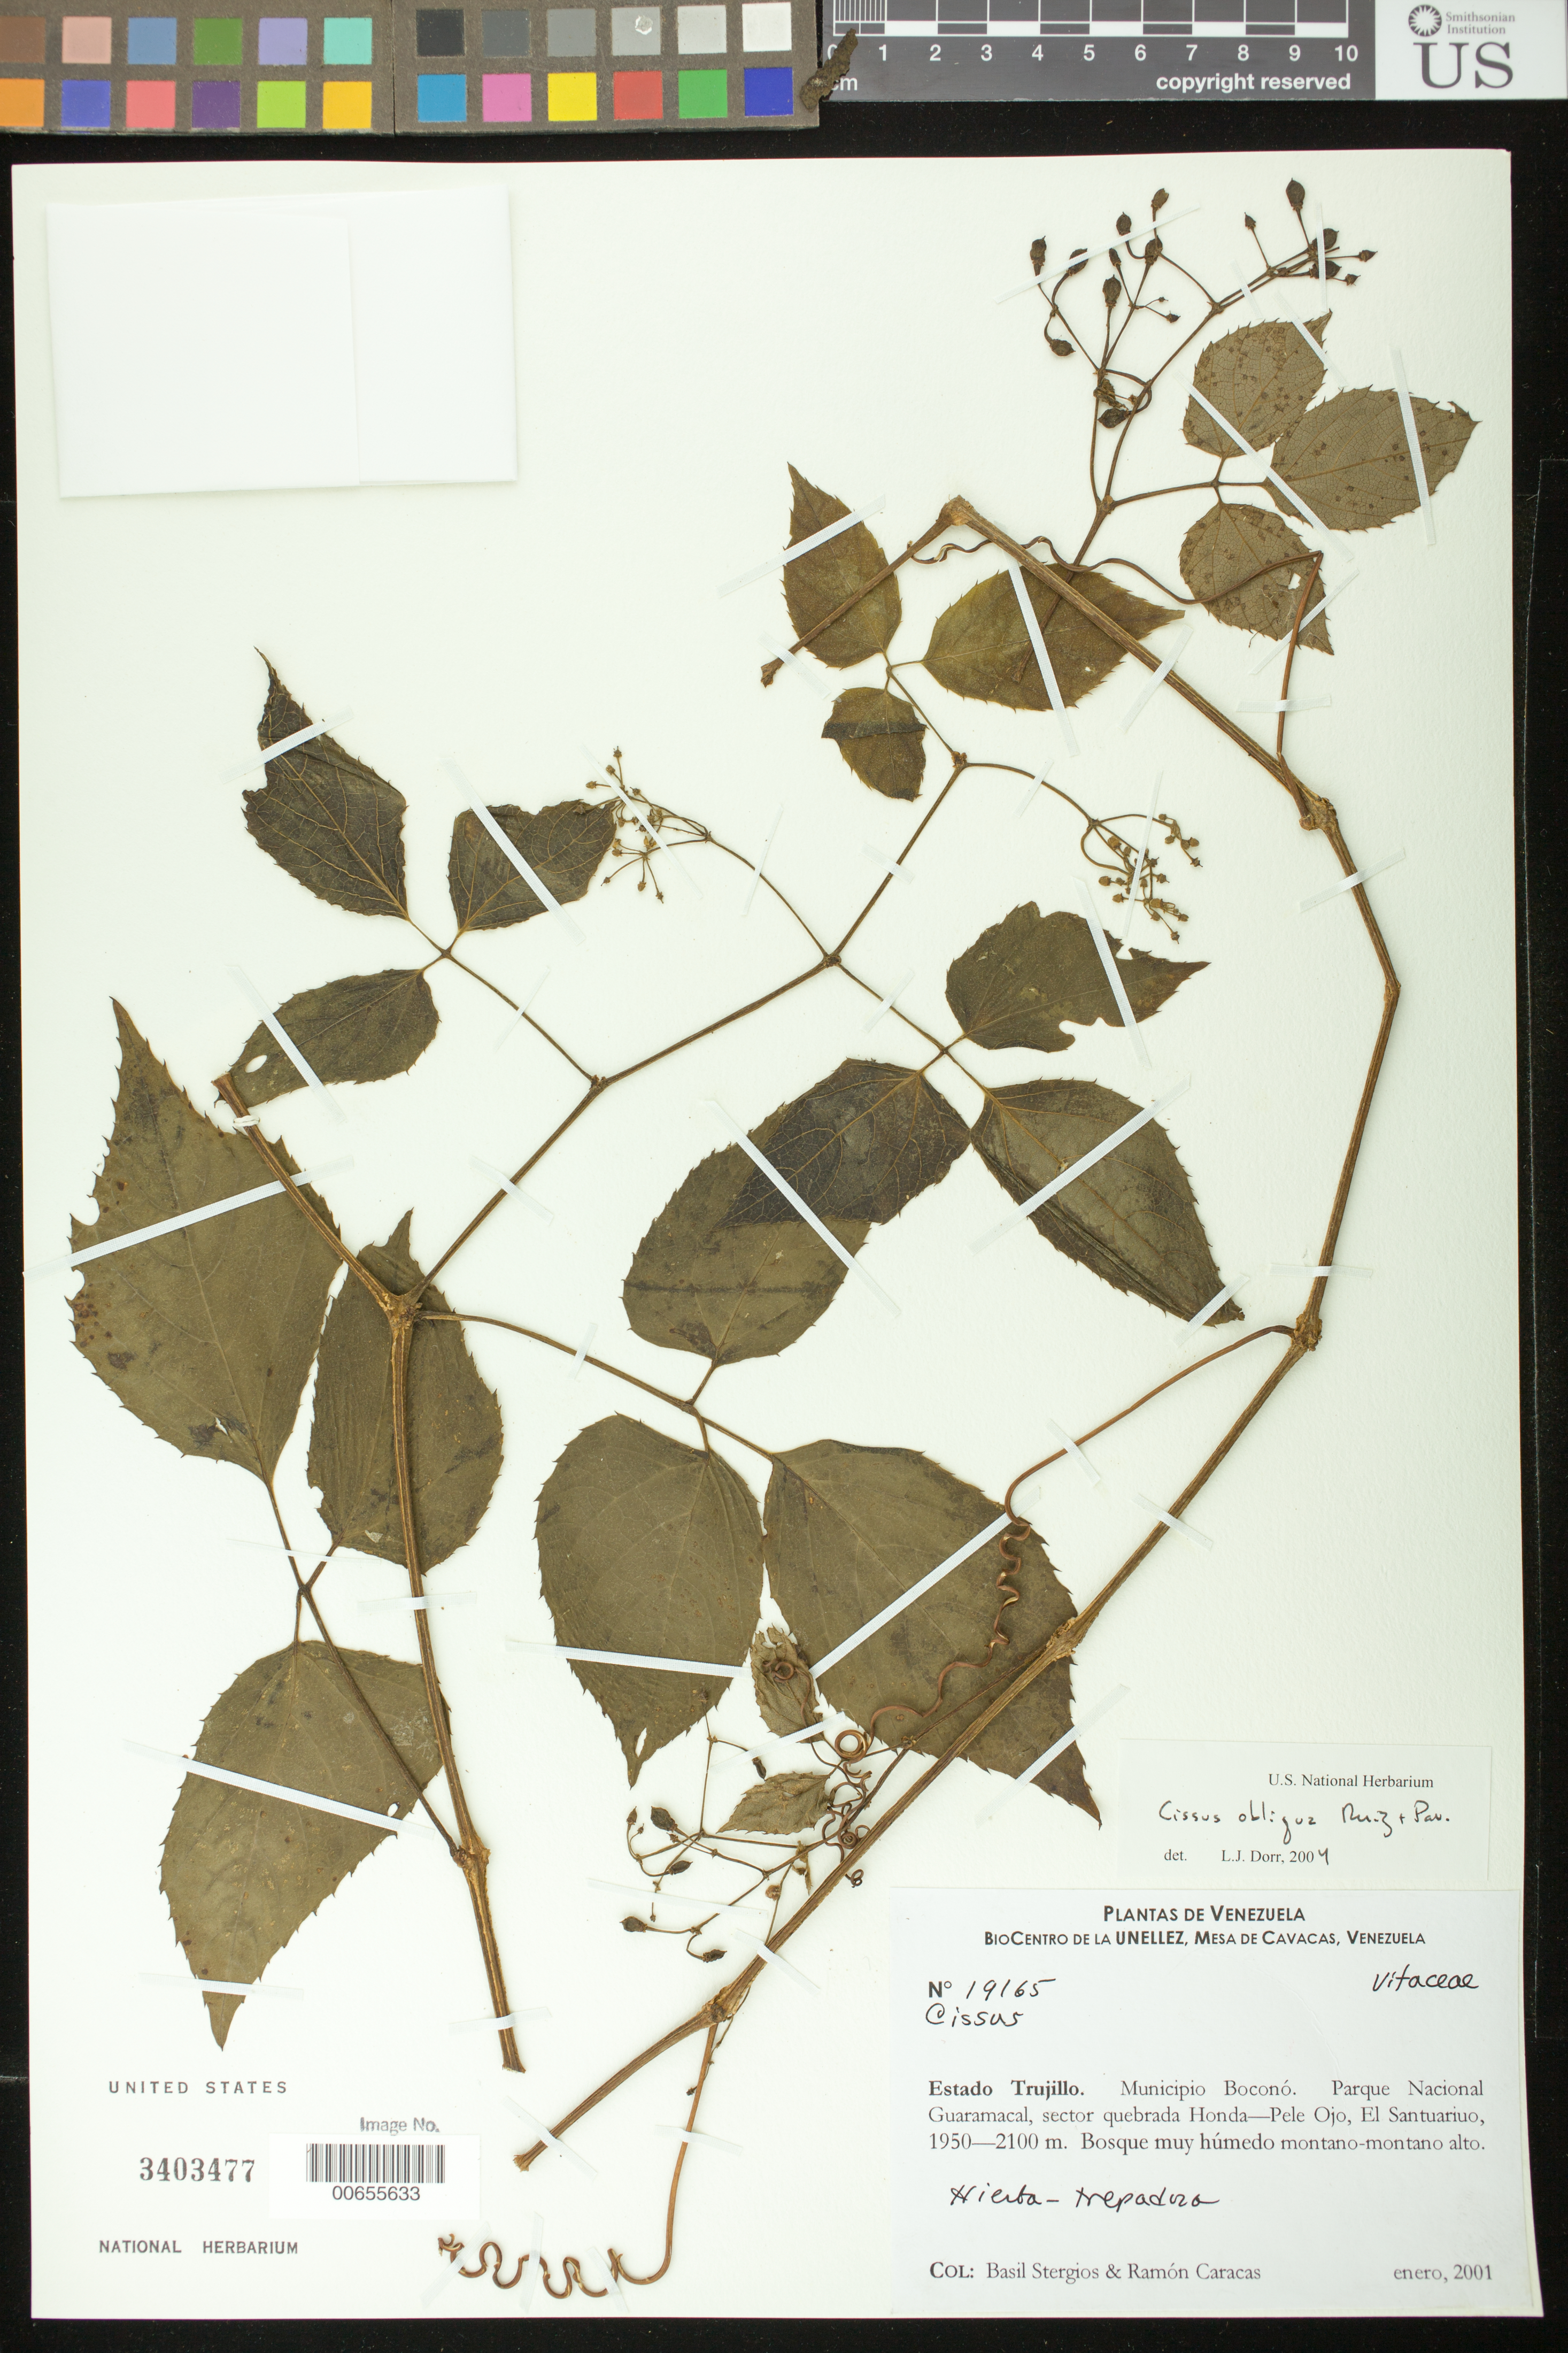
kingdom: Plantae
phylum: Tracheophyta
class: Magnoliopsida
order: Vitales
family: Vitaceae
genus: Cissus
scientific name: Cissus sp.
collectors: B. G. Stergios & R. Caracas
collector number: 19165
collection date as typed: Jan 2001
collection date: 2001-01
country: Venezuela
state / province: Trujillo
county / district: Boconó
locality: Parque Nacional Guaramacal, sector quebrada Honda-Pele Ojo, El Santuario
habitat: Bosque muy húmedo montano-montano alto.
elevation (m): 1950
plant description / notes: CTES, PORT, US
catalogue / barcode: US 3403477